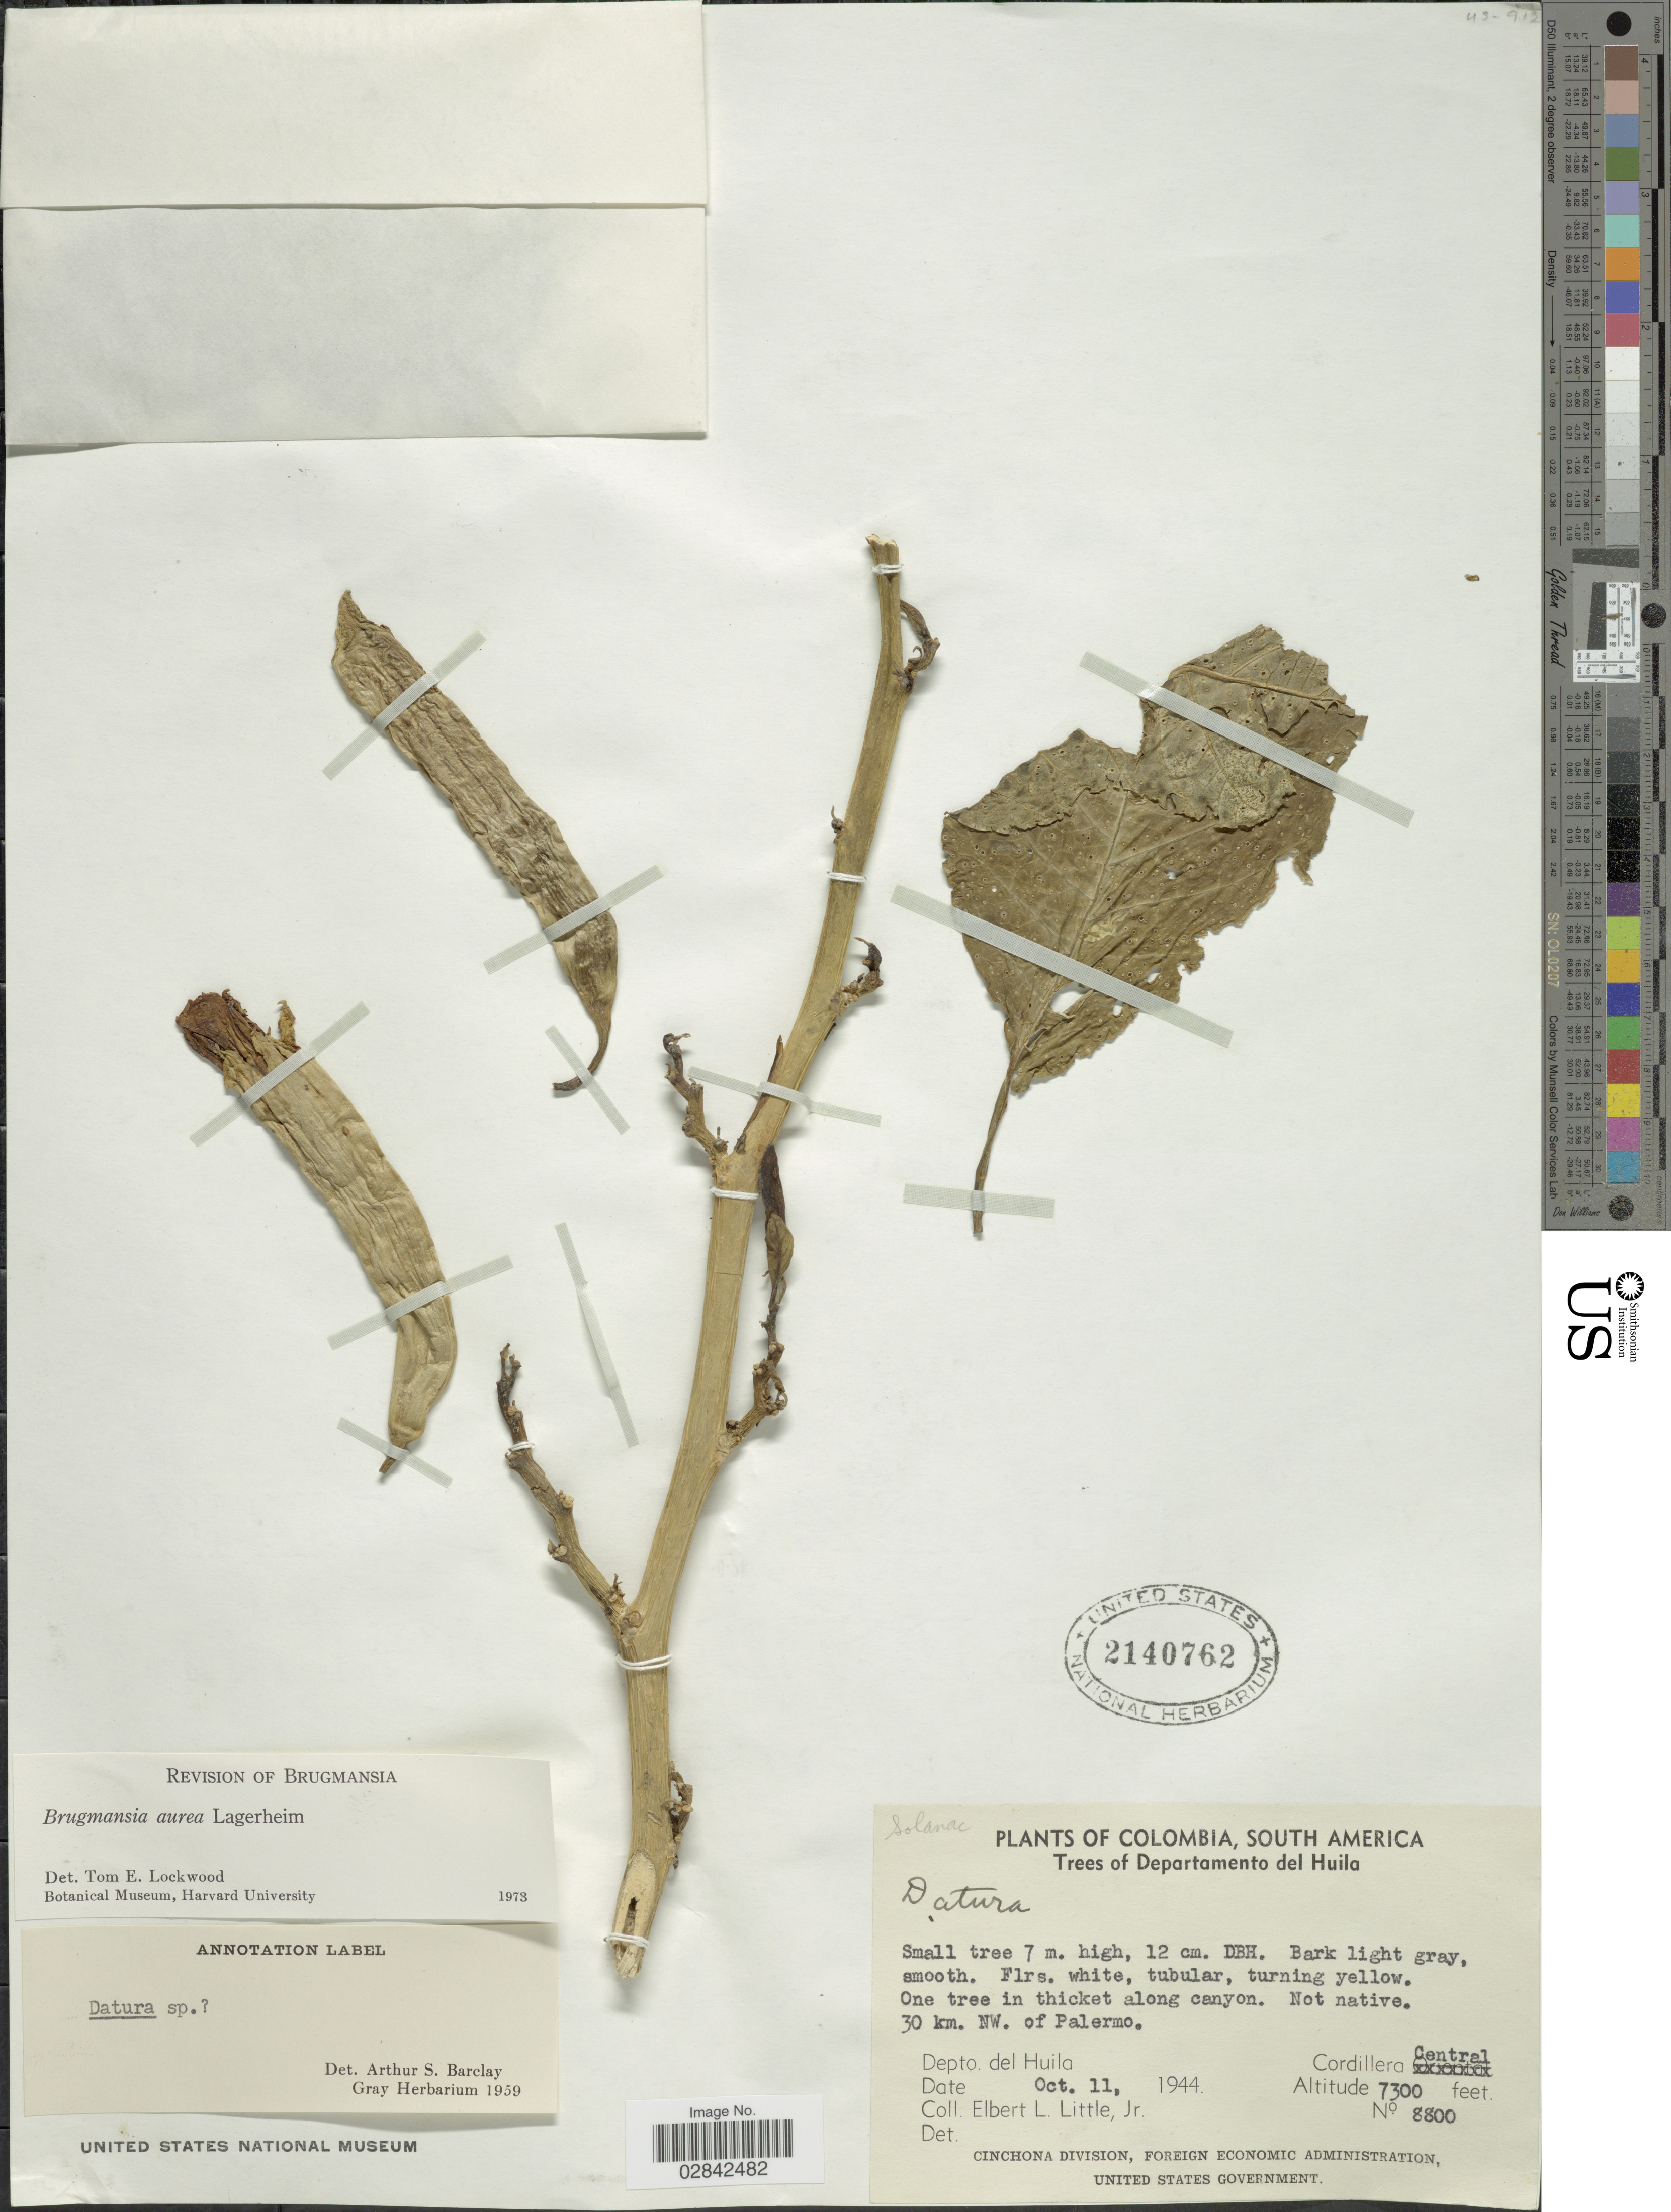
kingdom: Plantae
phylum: Tracheophyta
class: Magnoliopsida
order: Solanales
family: Solanaceae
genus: Brugmansia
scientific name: Brugmansia aurea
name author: Lagerh.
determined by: Lockwood, T. E.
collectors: E. L. Little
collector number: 8800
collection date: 1944-10-11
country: Colombia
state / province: Huila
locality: Departamento del Huila, 30 km. NW. of Palermo, Depto. de Huila, Cordillera Central.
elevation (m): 2225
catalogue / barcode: US 2140762